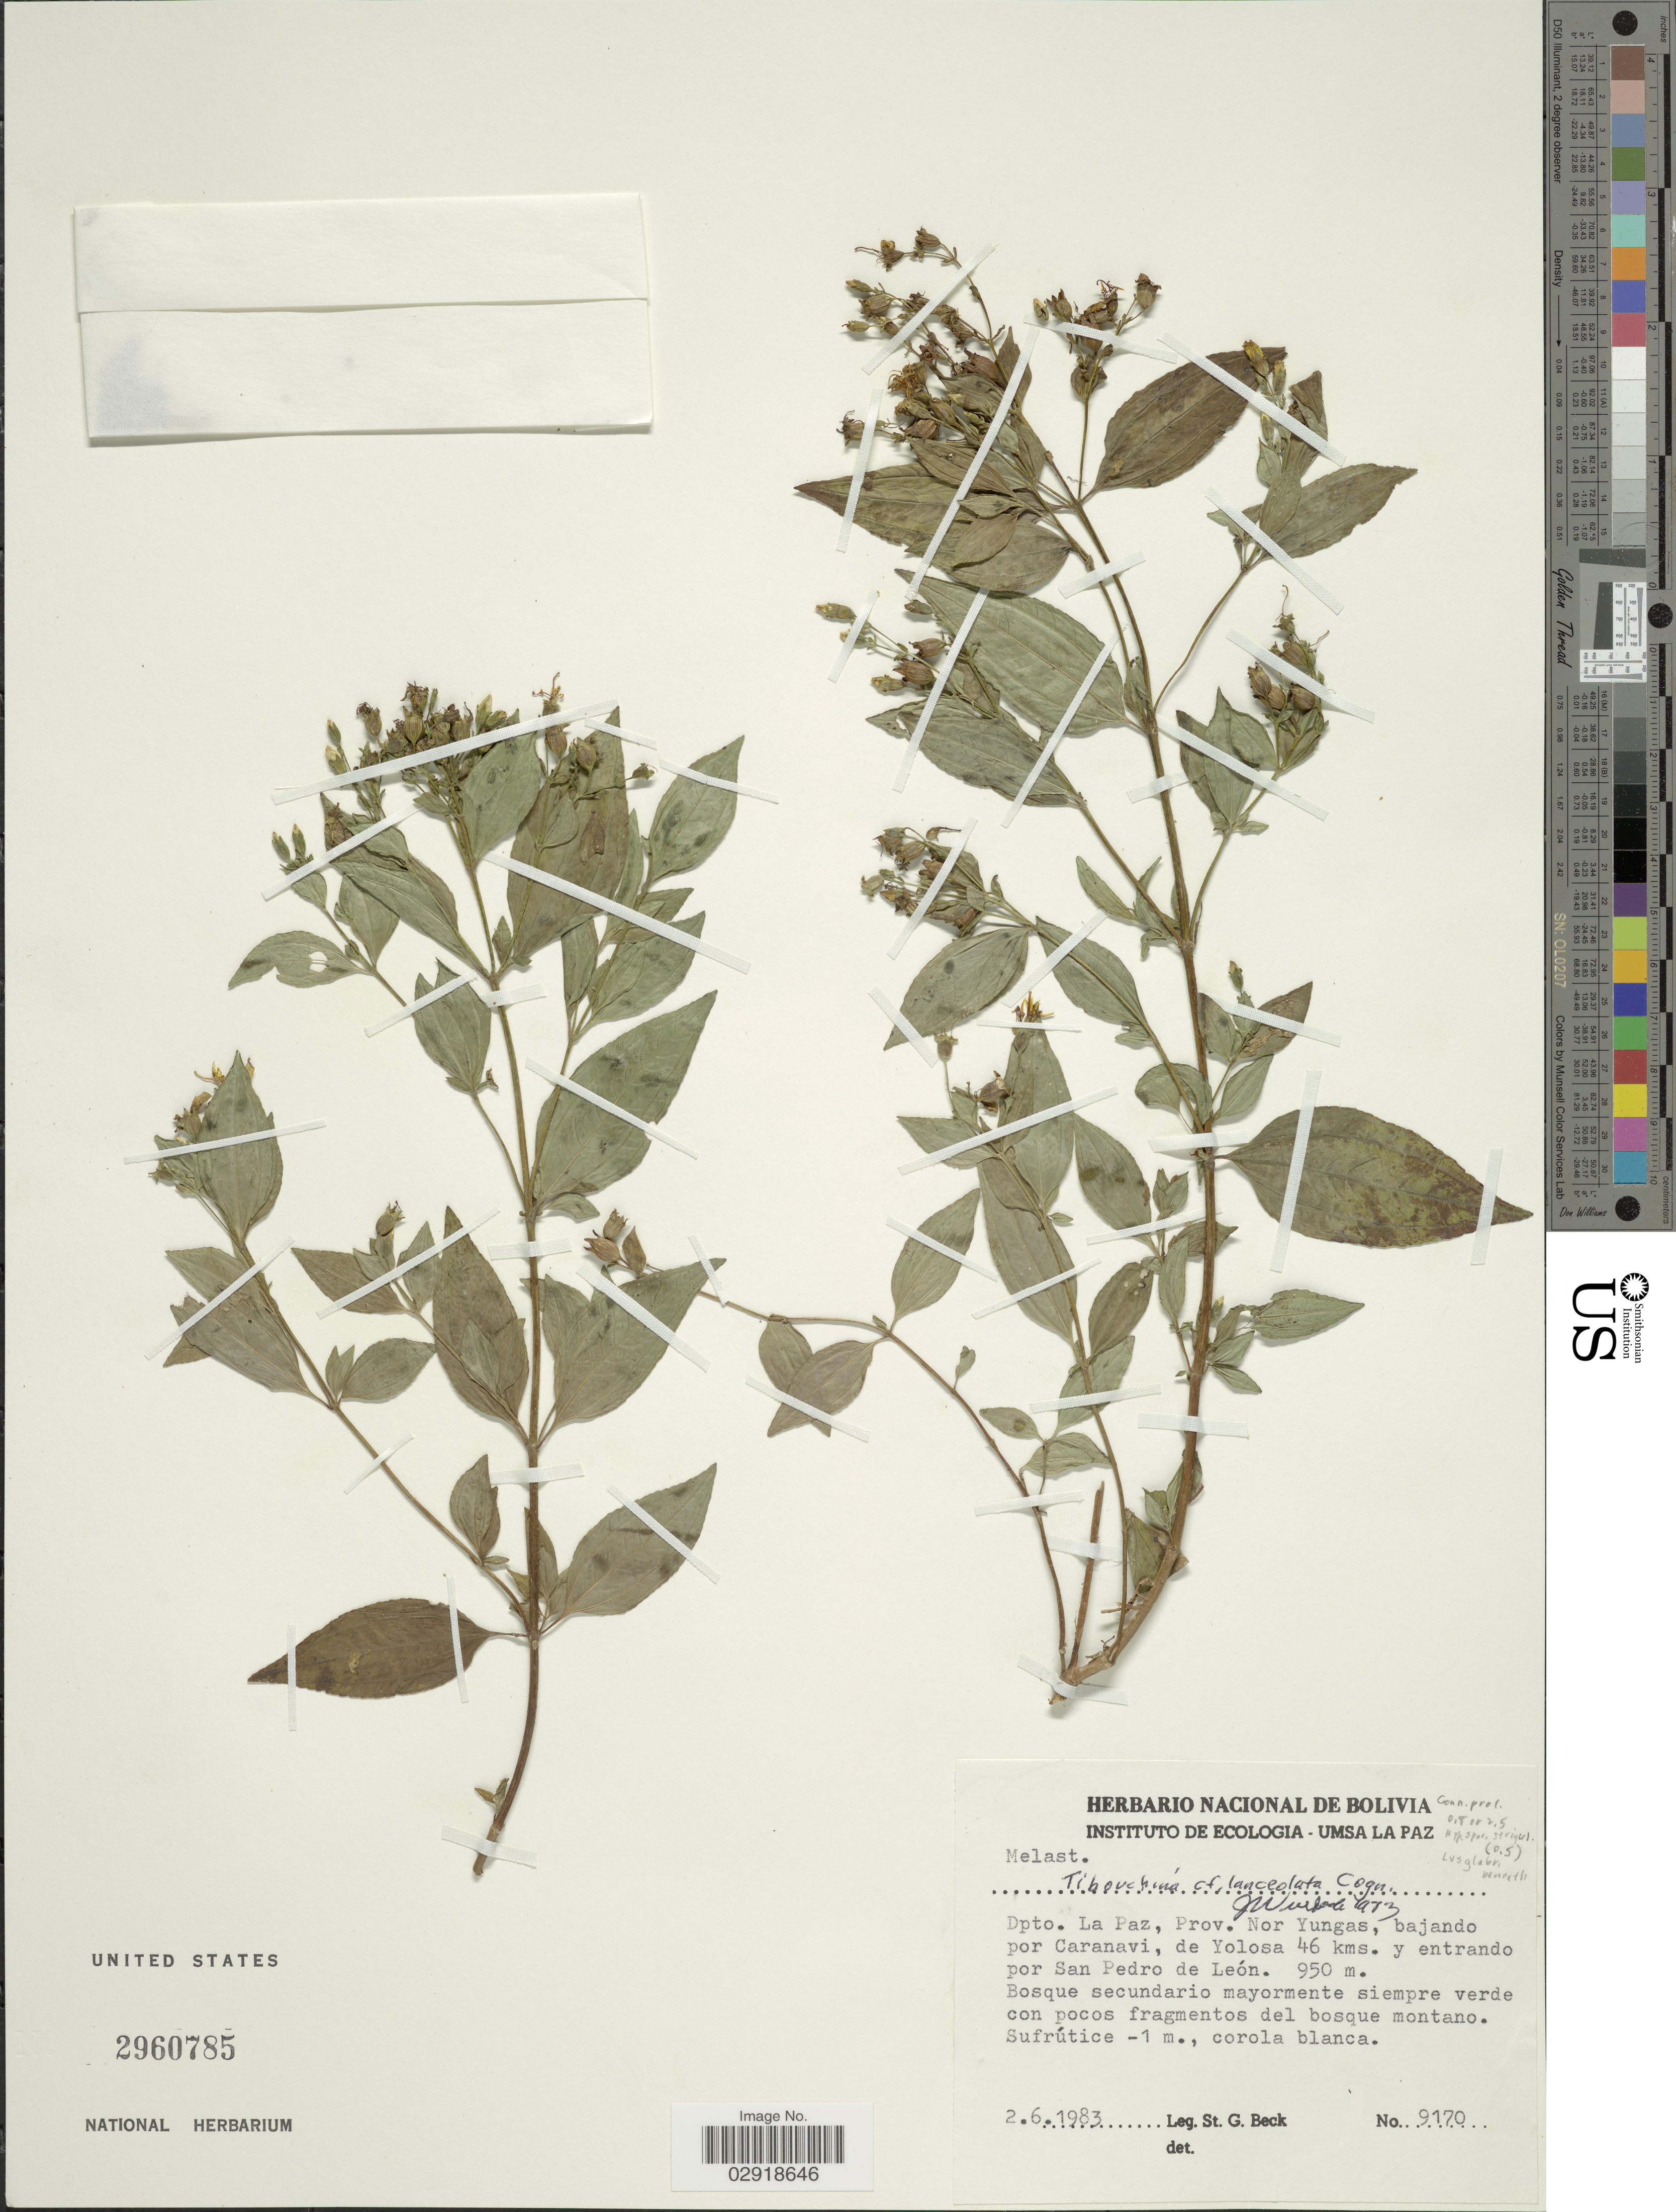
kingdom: Plantae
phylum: Tracheophyta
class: Magnoliopsida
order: Myrtales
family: Melastomataceae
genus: Chaetogastra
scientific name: Chaetogastra pauciflora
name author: P.J.F. Guim. & Michelang.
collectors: S. G. Beck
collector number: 9170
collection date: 1983-06-02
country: Bolivia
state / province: La Paz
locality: Dpto. La Paz, Prov. Nor Yungas, bajando por Caranavi, de Yolosa 46 kms. y entrando por San Pedro de León.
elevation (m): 950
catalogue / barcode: US 2960785